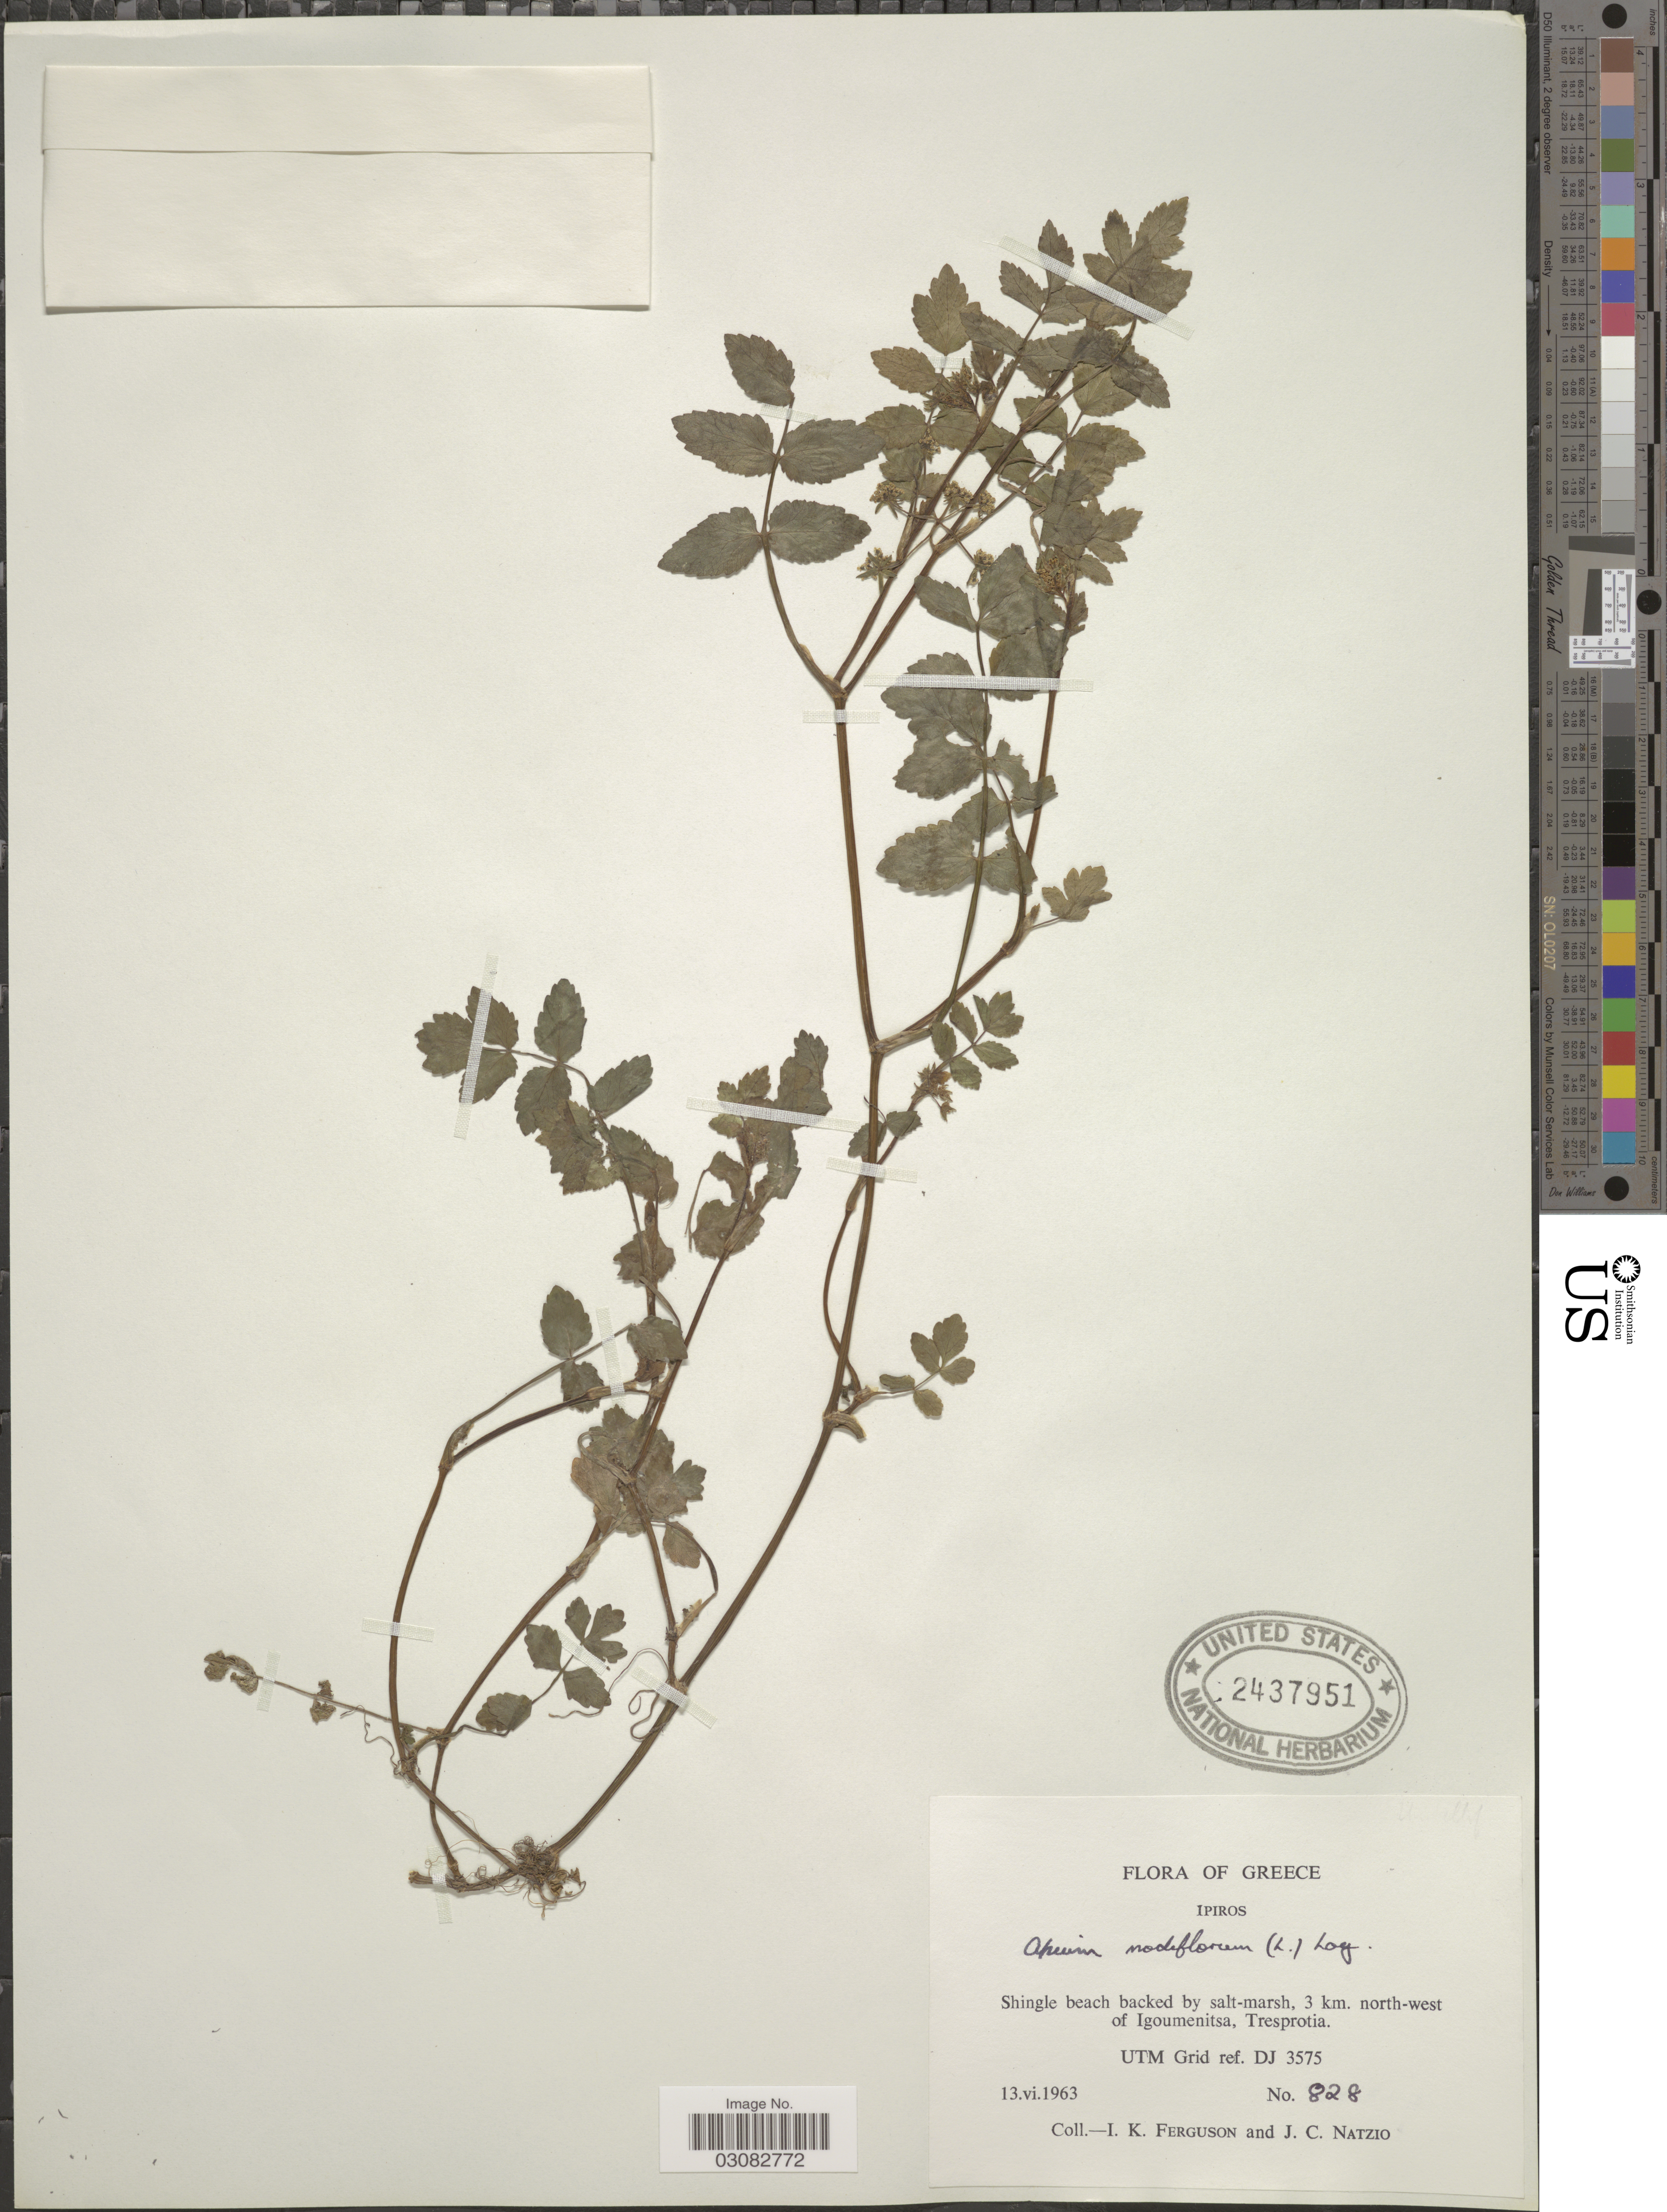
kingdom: Plantae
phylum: Tracheophyta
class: Magnoliopsida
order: Apiales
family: Apiaceae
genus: Apium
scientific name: Apium nodiflorum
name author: (L.) Lag.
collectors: I. K. Ferguson & J. Natzio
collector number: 828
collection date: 1963-06-13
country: Greece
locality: Ipiros. 3 km. north-west of Igoumenitsa, Tresprotia. UTM Grid ref. DJ 3575.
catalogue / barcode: US 2437951